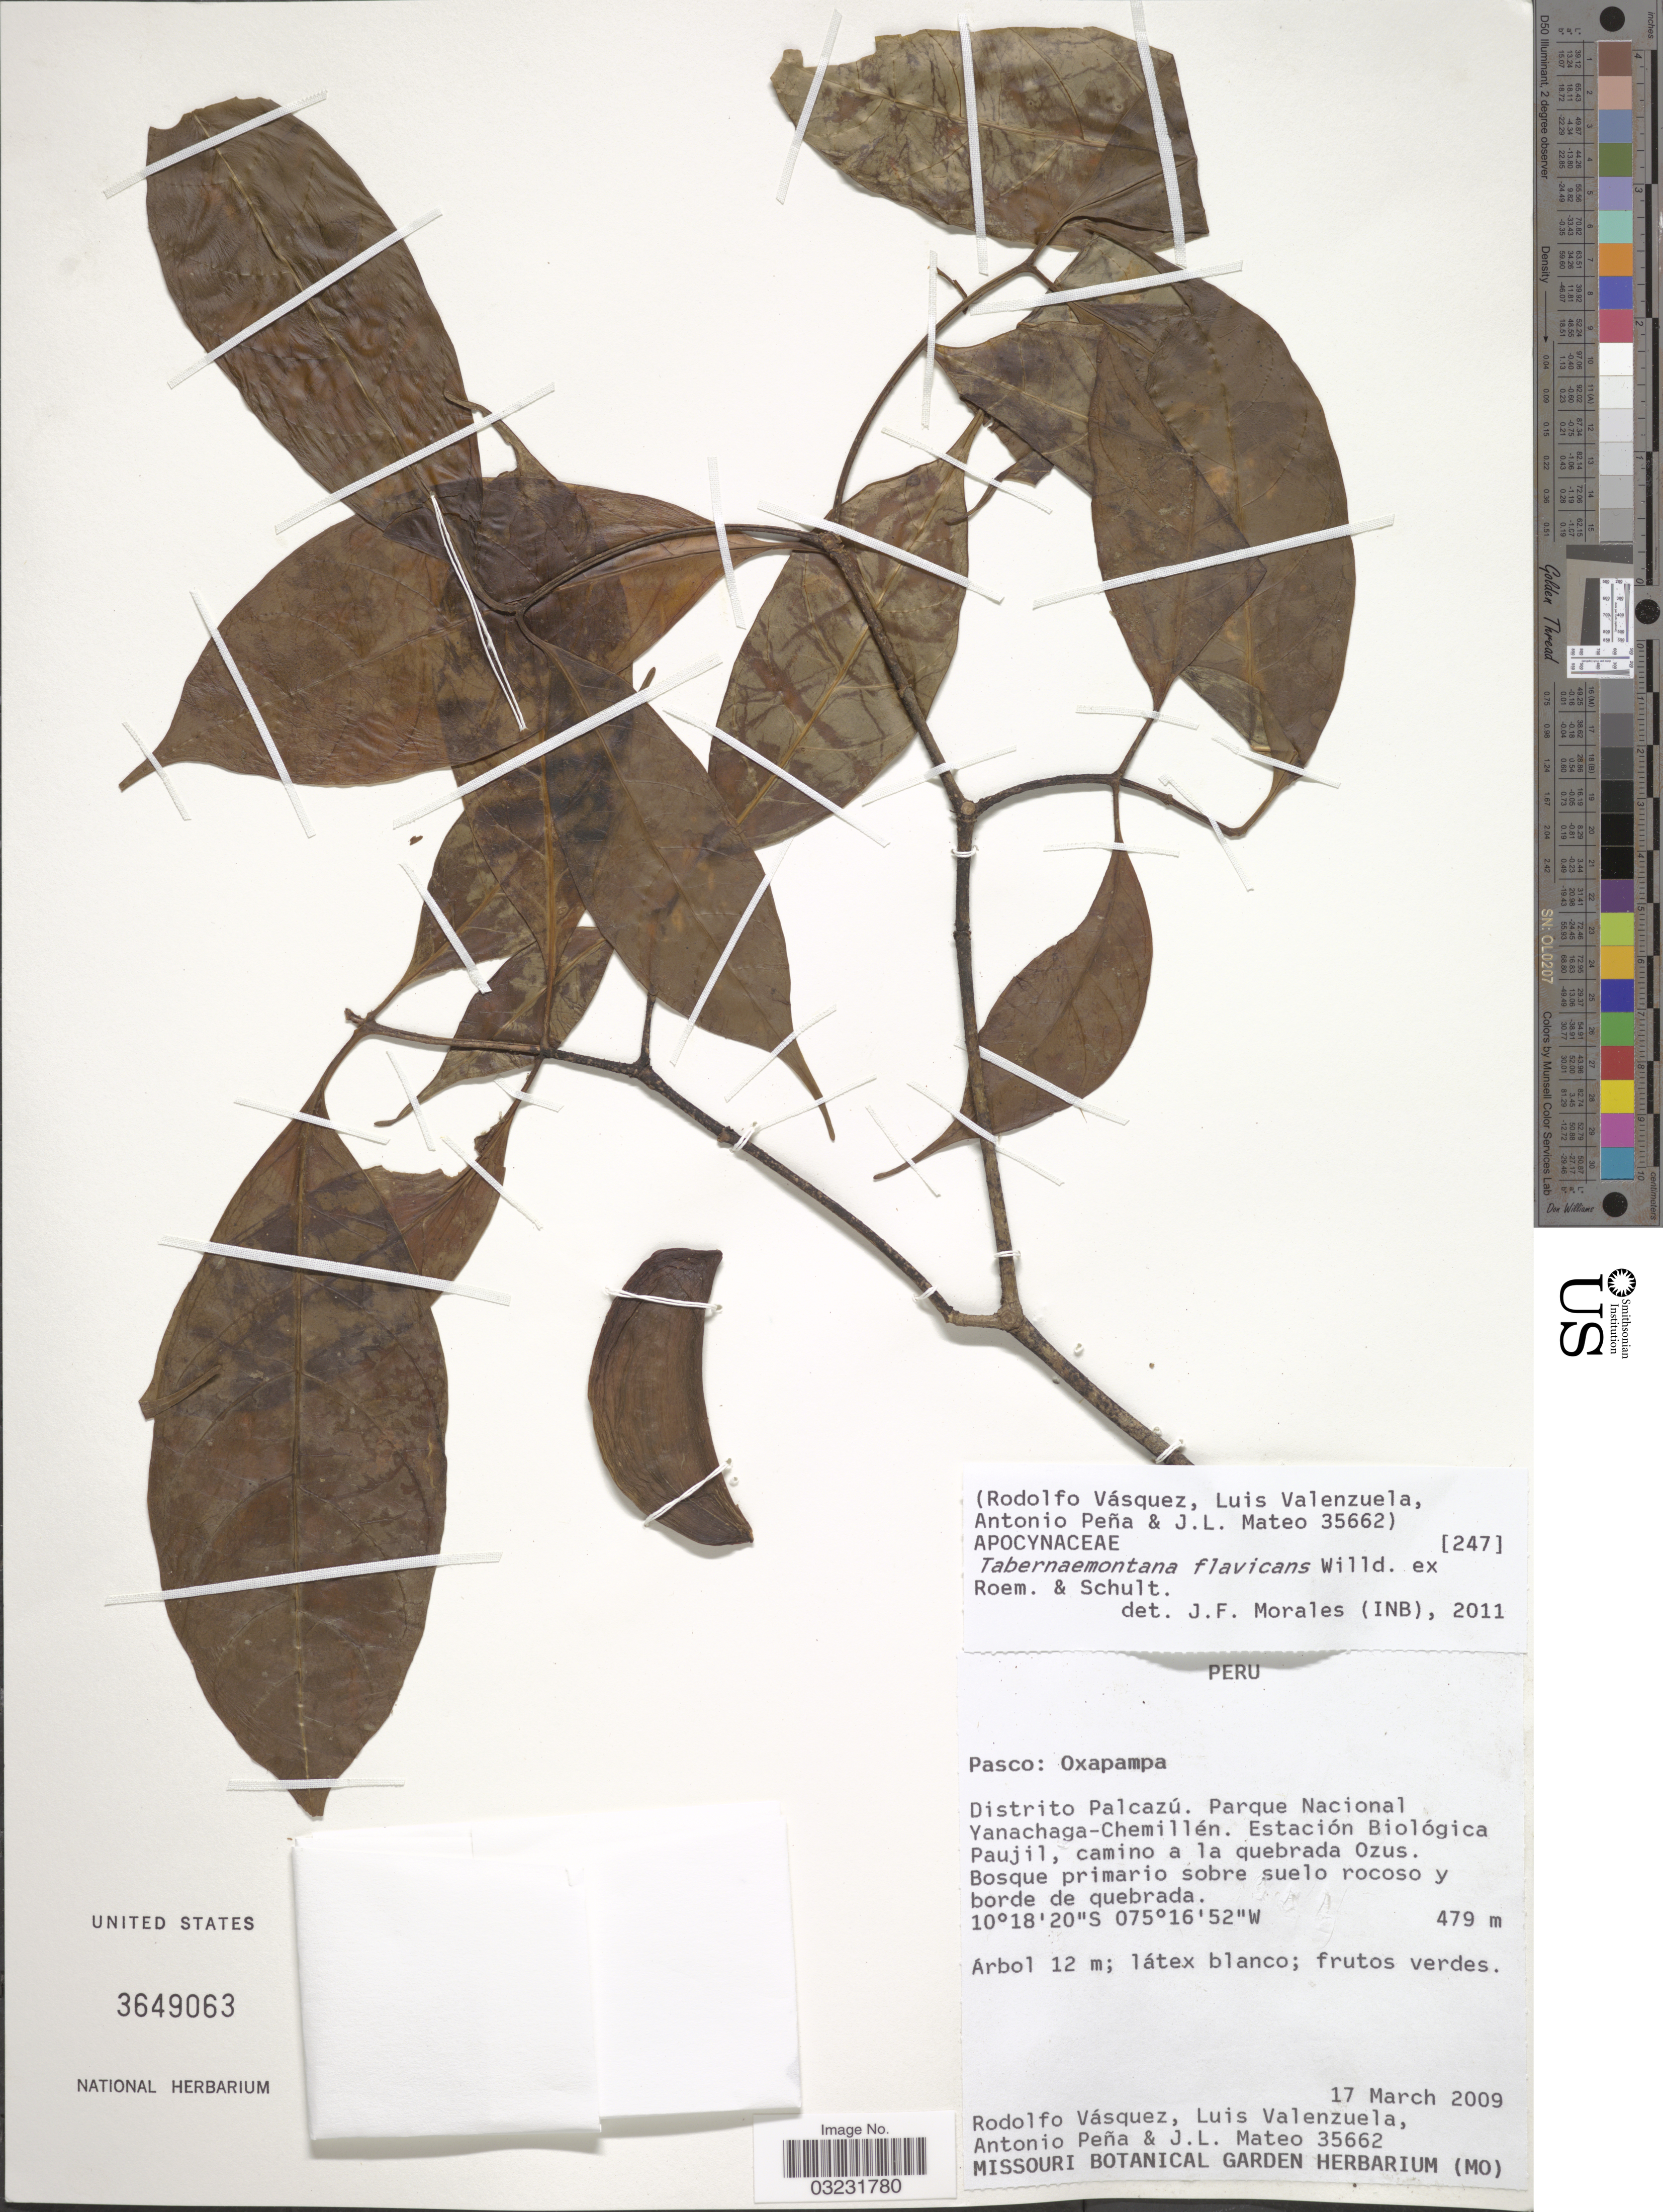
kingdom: Plantae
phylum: Tracheophyta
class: Magnoliopsida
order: Gentianales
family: Apocynaceae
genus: Tabernaemontana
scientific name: Tabernaemontana flavicans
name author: Willd. ex Roem. & Schult.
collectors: R. Vásquez, L. Valenzuela, A. Peña & J. Mateo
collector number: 35662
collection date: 2009-03-17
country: Peru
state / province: Pasco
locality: Oxapampa. Distrito Palcazú. Parque Nacional Yanachaga-Chemillén. Estación Biológica Paujil, camino a la quebrada Ozus.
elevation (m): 479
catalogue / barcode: US 3649063